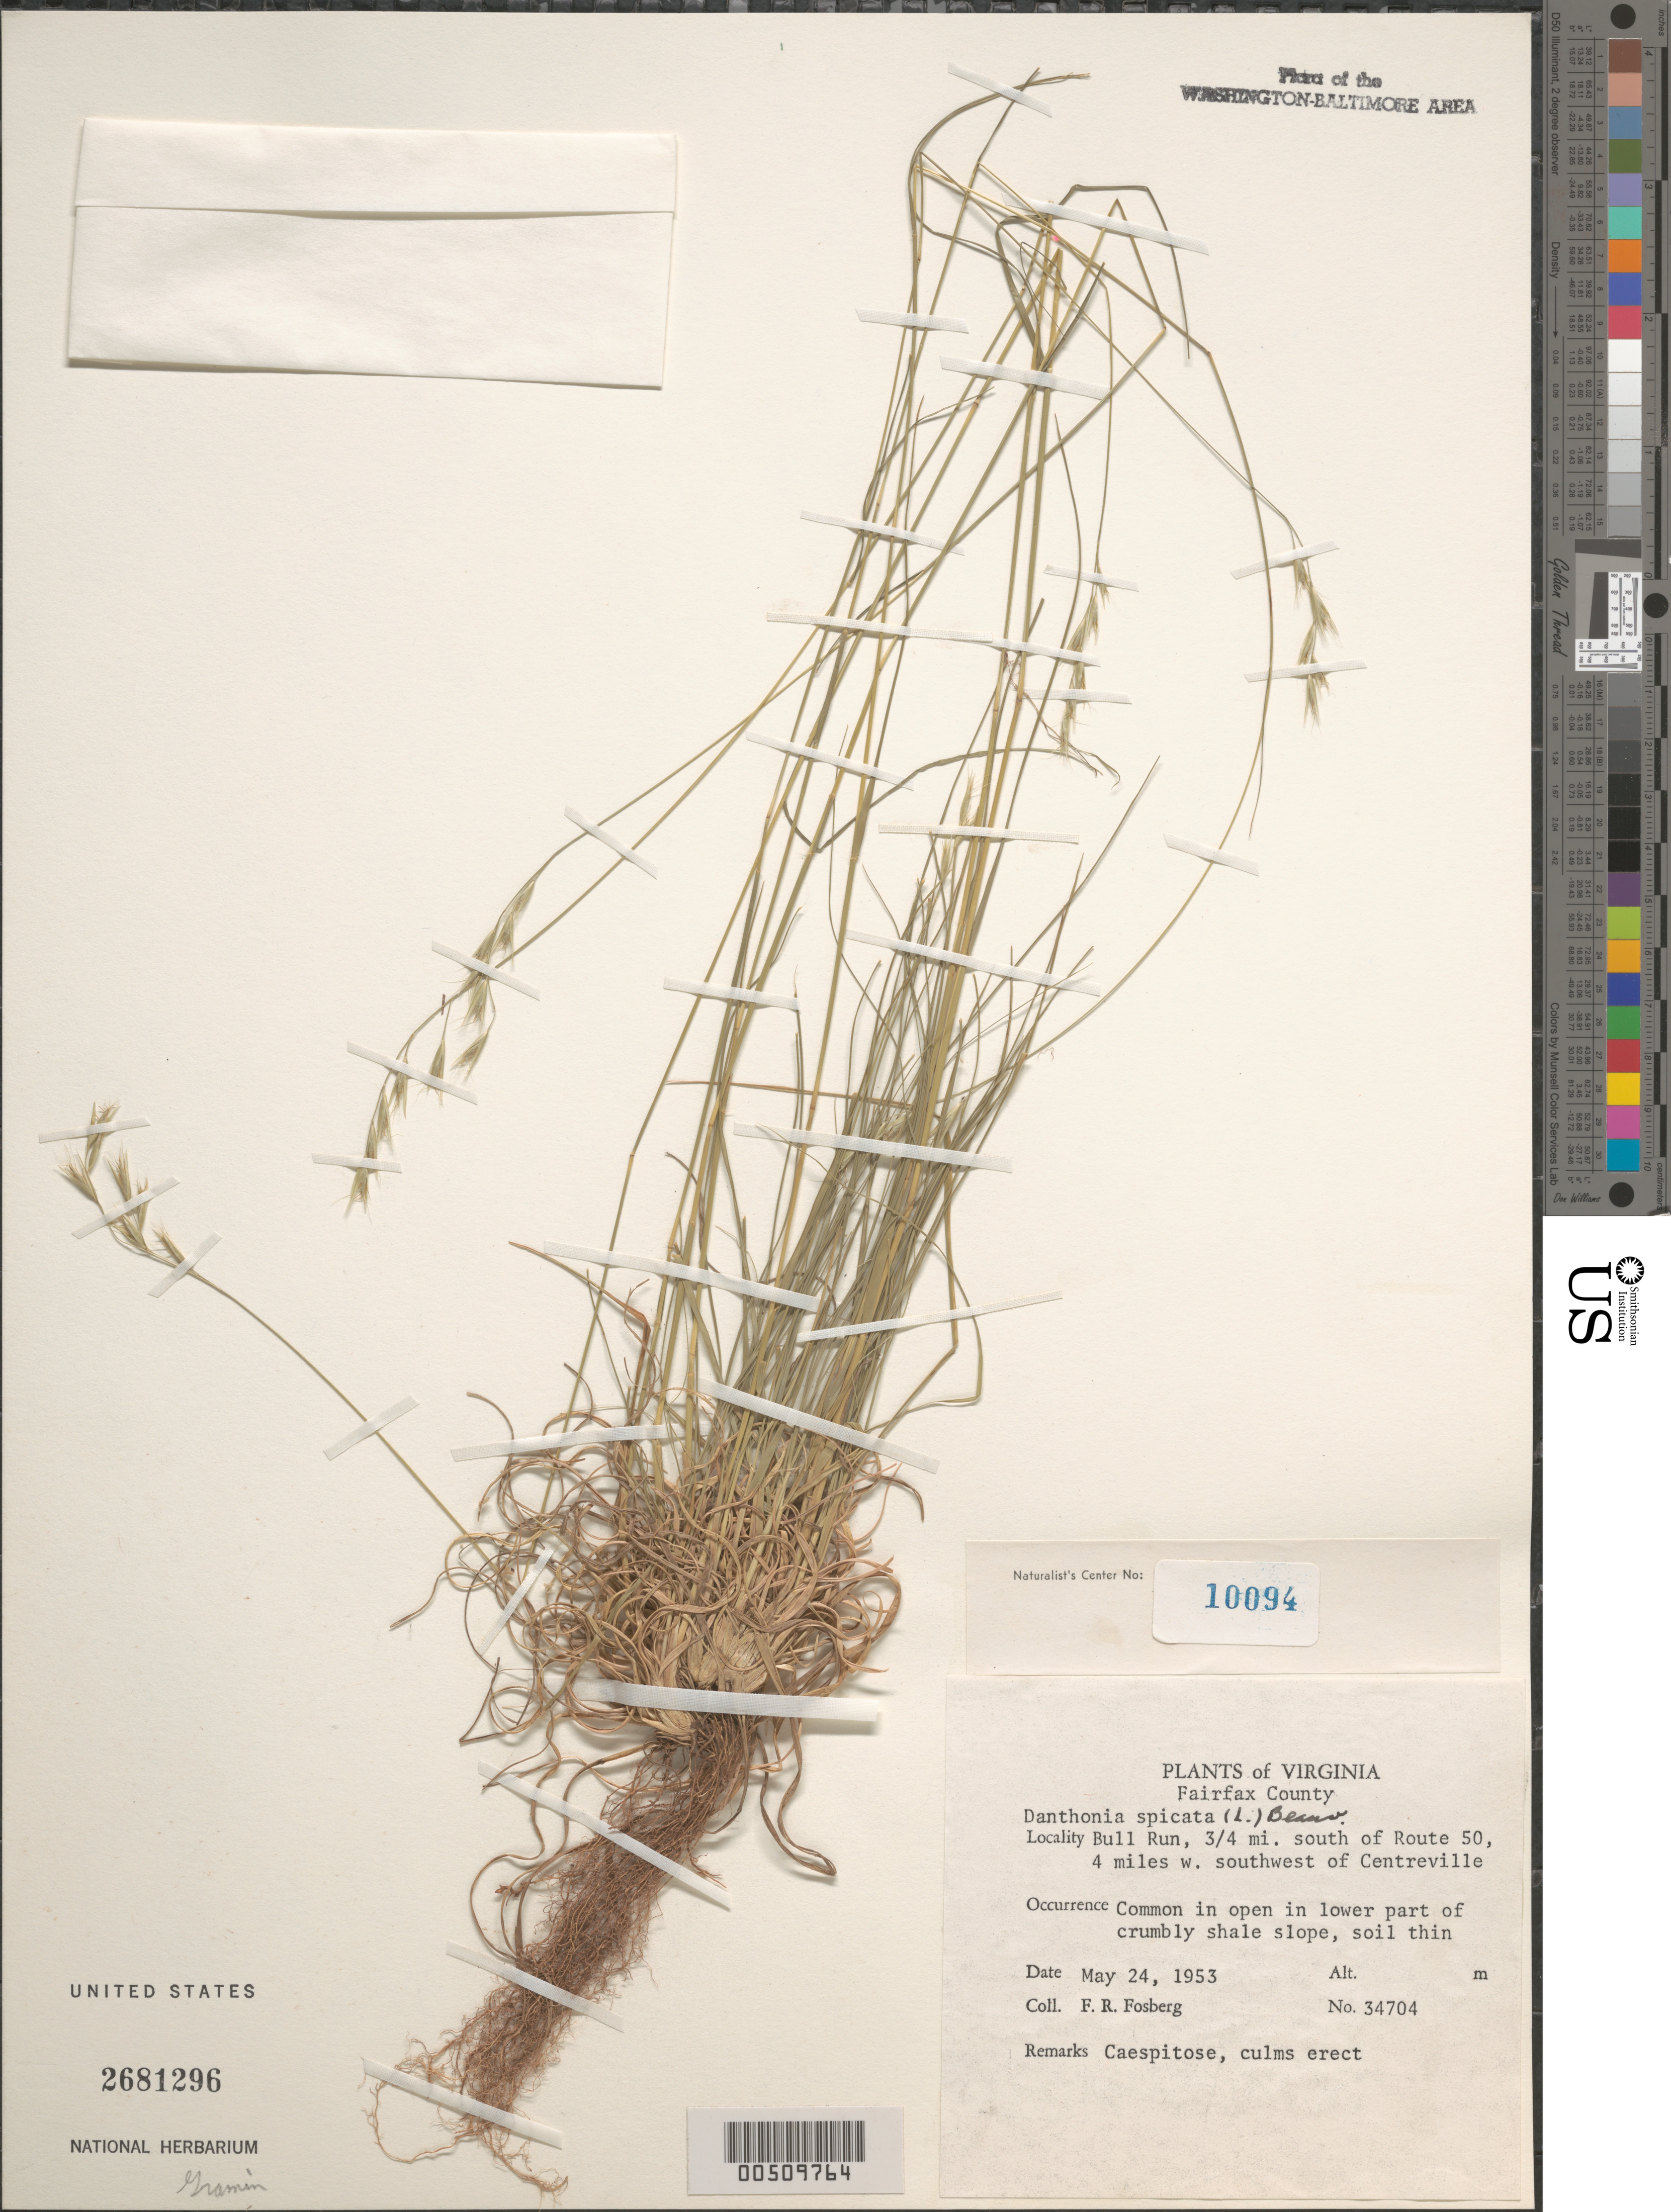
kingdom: Plantae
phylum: Tracheophyta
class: Liliopsida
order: Poales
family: Poaceae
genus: Danthonia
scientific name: Danthonia spicata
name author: (L.) P. Beauv. ex Roem. & Schult.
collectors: F. R. Fosberg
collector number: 34704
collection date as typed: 24 May 1953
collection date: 1953-05-24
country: United States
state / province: Virginia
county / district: Fairfax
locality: Bull Run, 0.75 Mi S of Rt. 50, 4 Mi W of Centreville Bull Run Mts.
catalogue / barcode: US 2681296